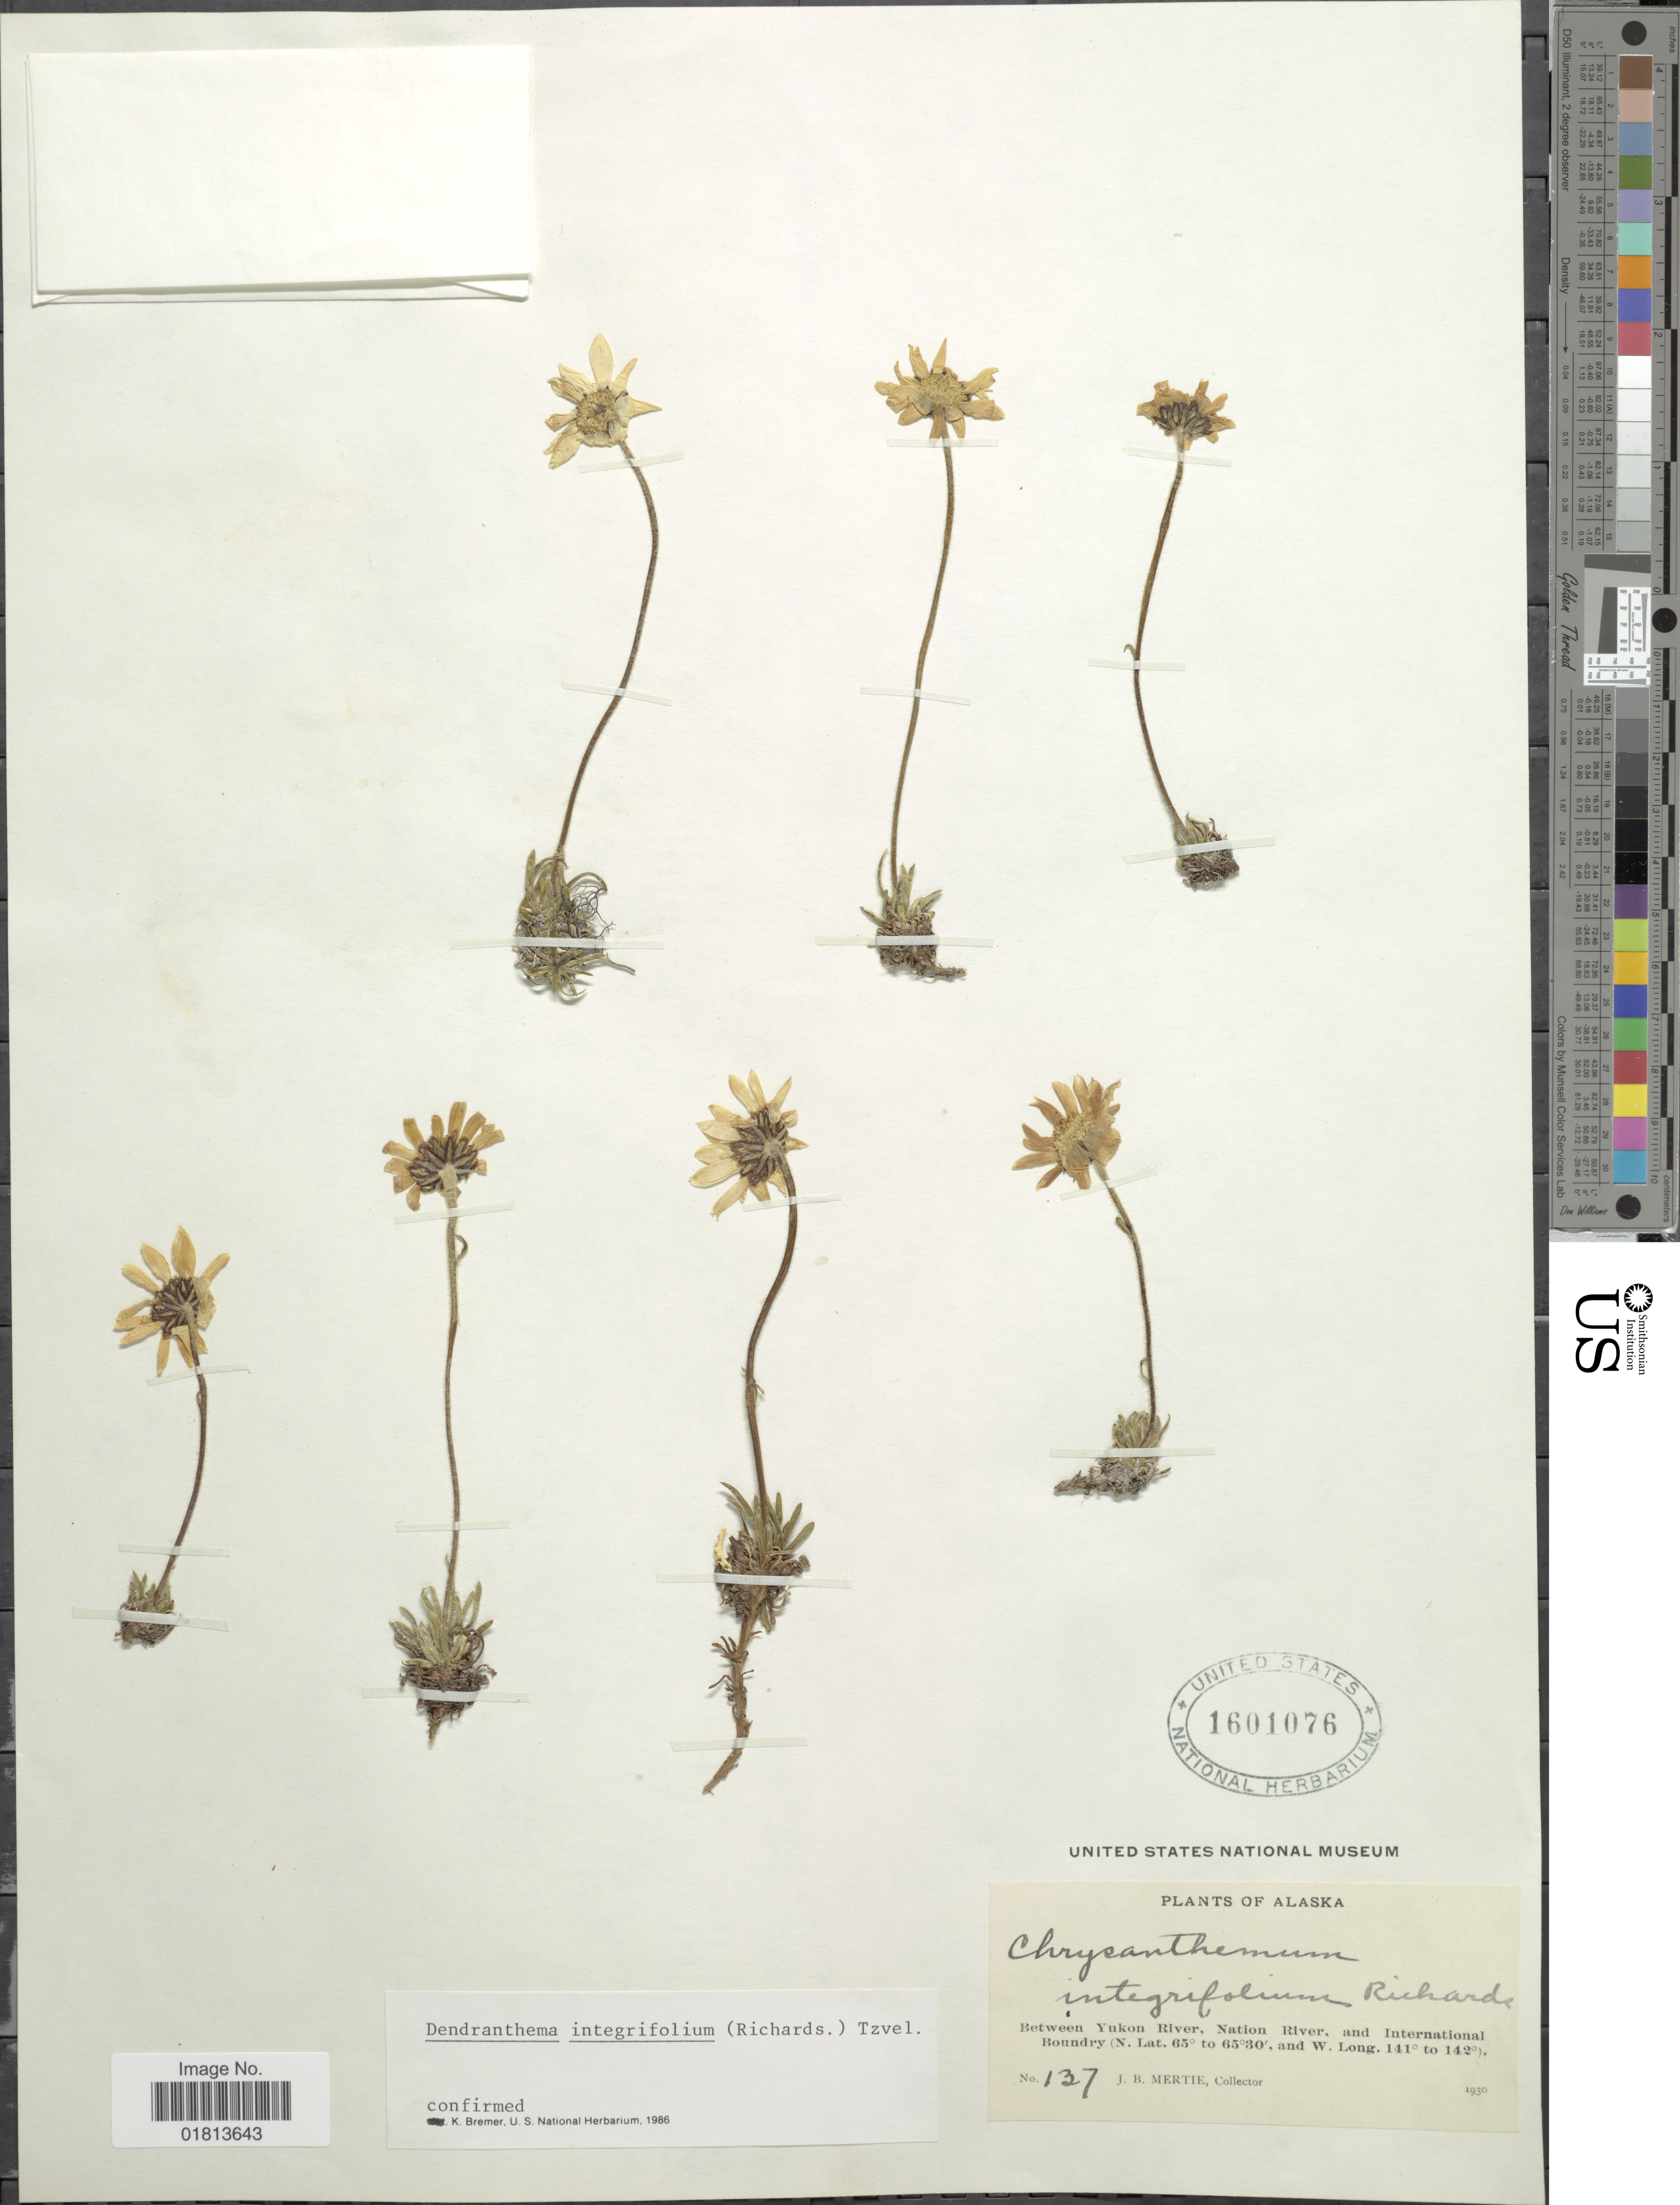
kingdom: Plantae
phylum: Tracheophyta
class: Magnoliopsida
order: Asterales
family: Asteraceae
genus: Dendranthema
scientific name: Dendranthema integrifolium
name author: (Richardson) Tzvelev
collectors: J. Mertie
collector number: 137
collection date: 1930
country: United States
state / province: Alaska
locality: Between Yukon River, Nation River, and International Boundary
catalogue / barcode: US 1601076